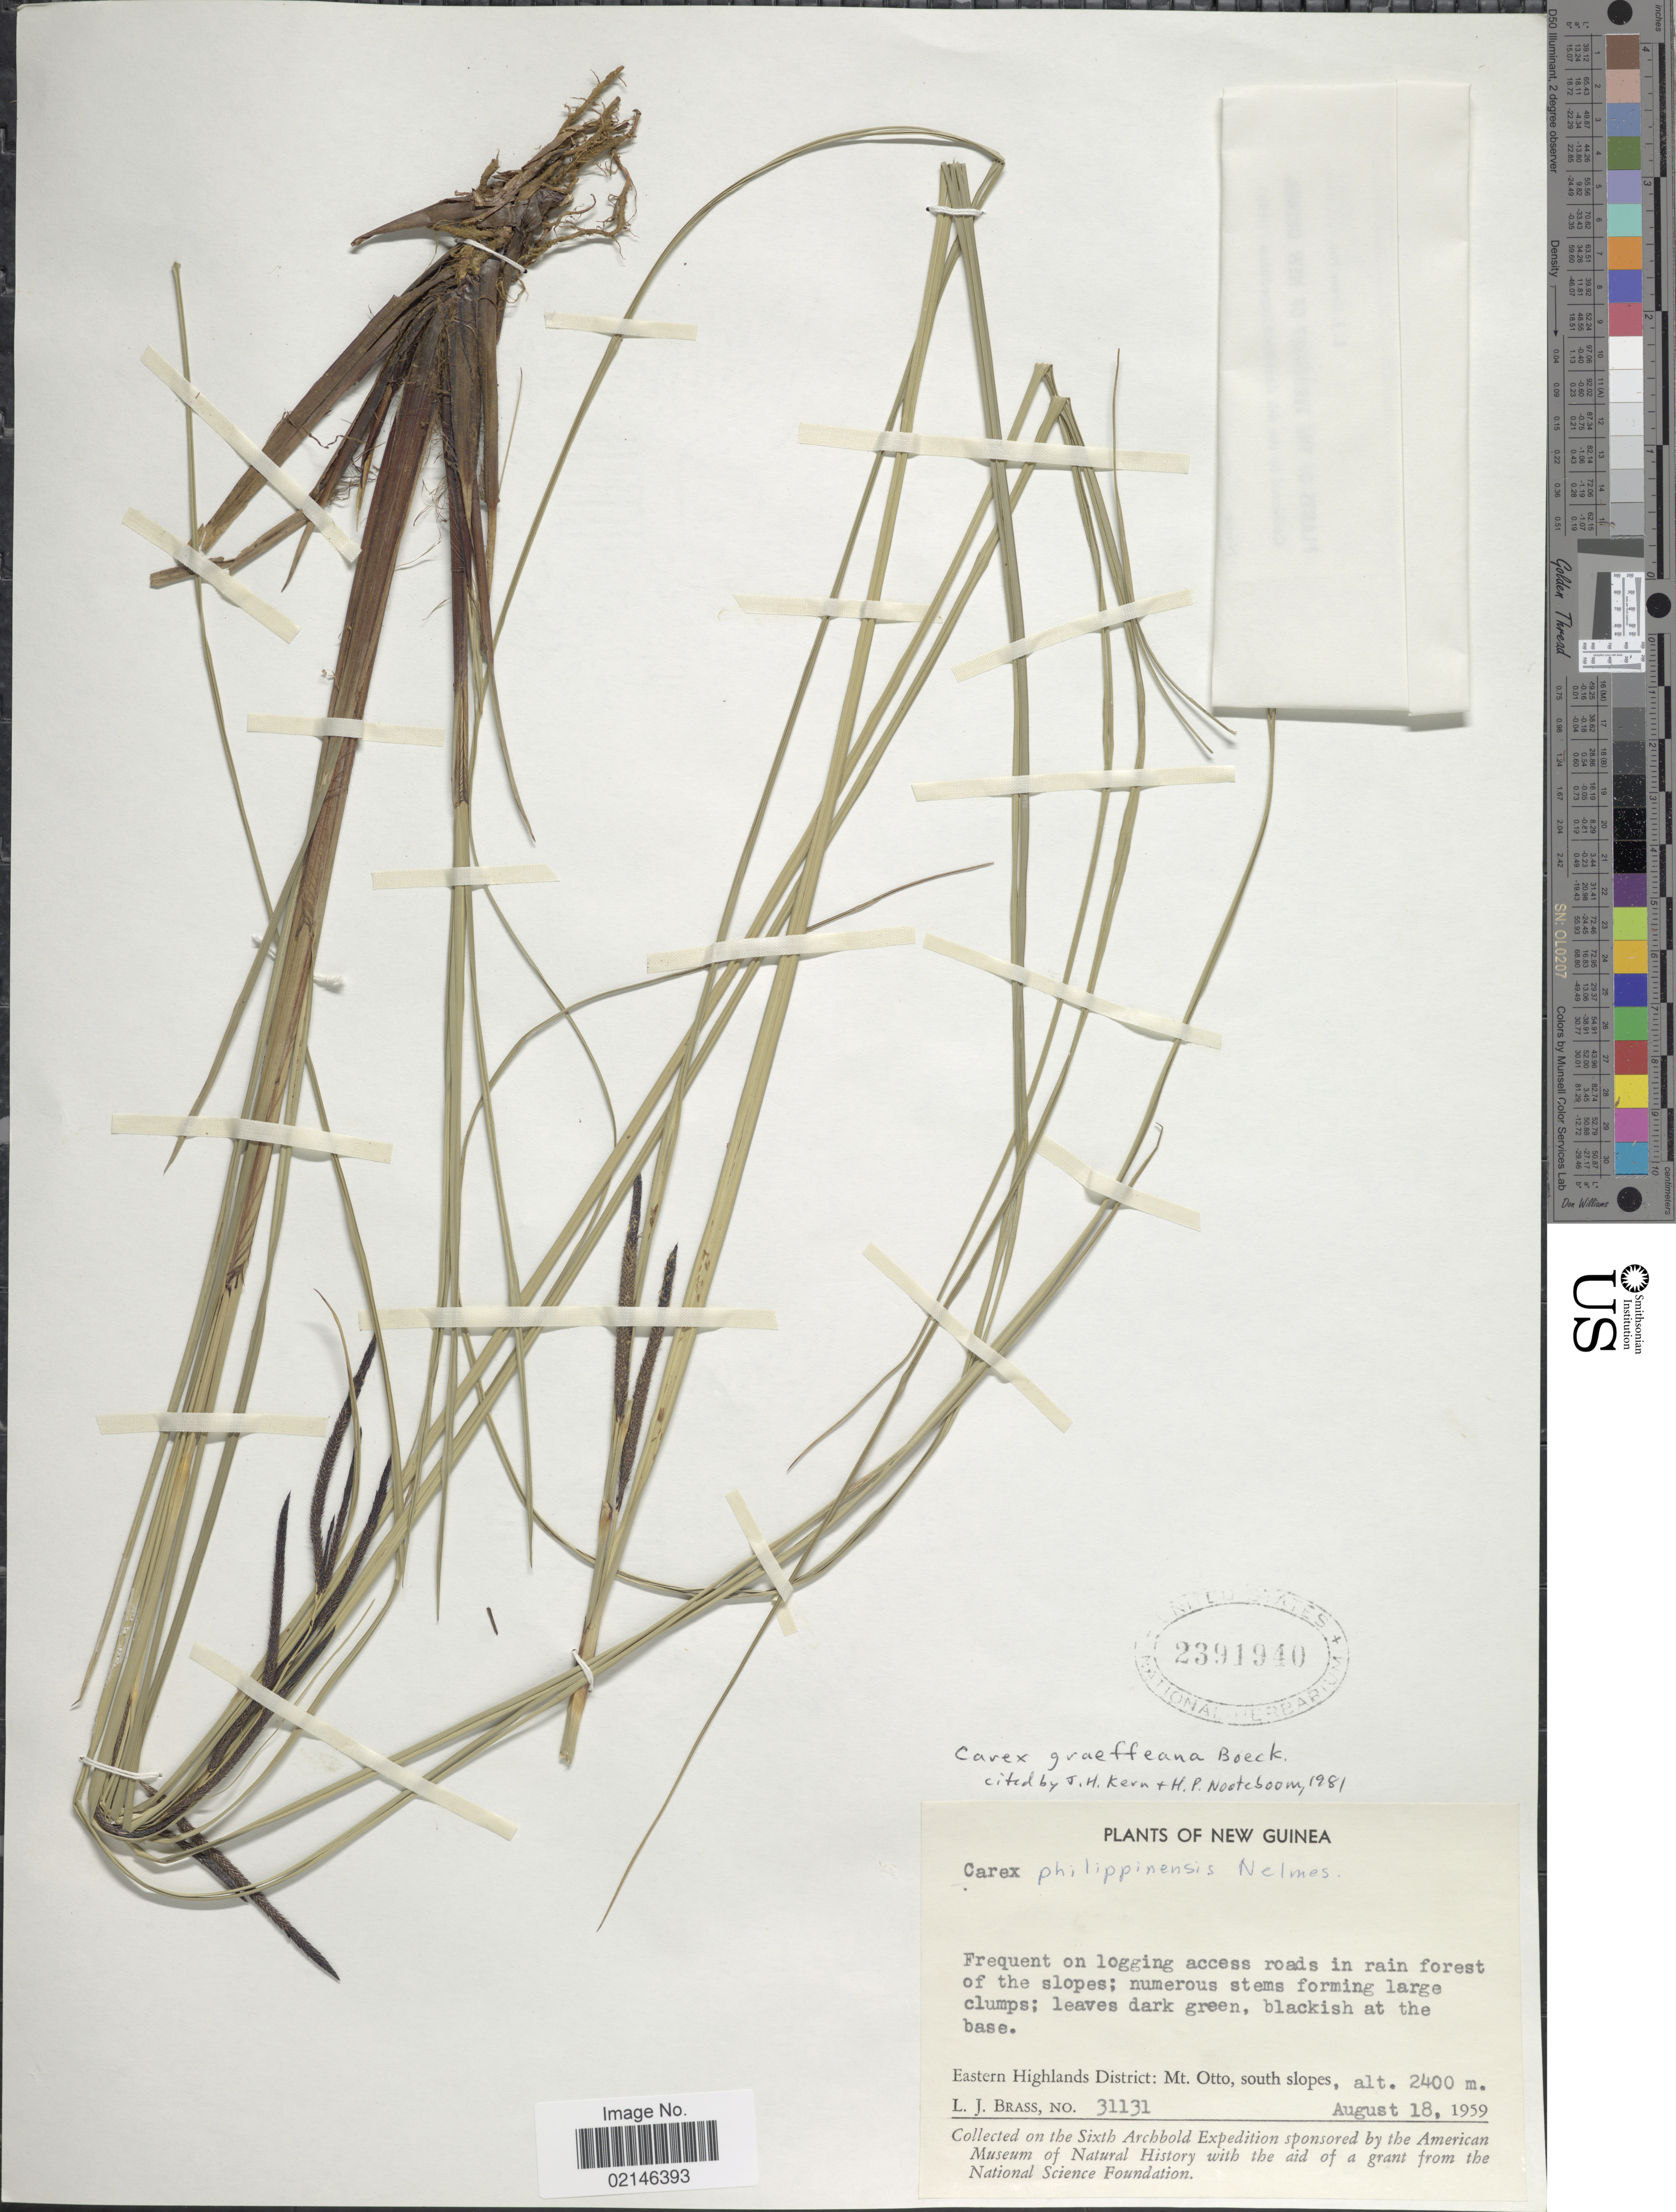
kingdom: Plantae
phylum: Tracheophyta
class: Liliopsida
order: Poales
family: Cyperaceae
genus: Carex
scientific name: Carex graeffeana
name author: Boeckeler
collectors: L. J. Brass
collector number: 31131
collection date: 1959-08-18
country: Papua New Guinea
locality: New Guinea, Eastern Highlands District: Mt. Otto, south slopes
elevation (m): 2400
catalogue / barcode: US 2391940